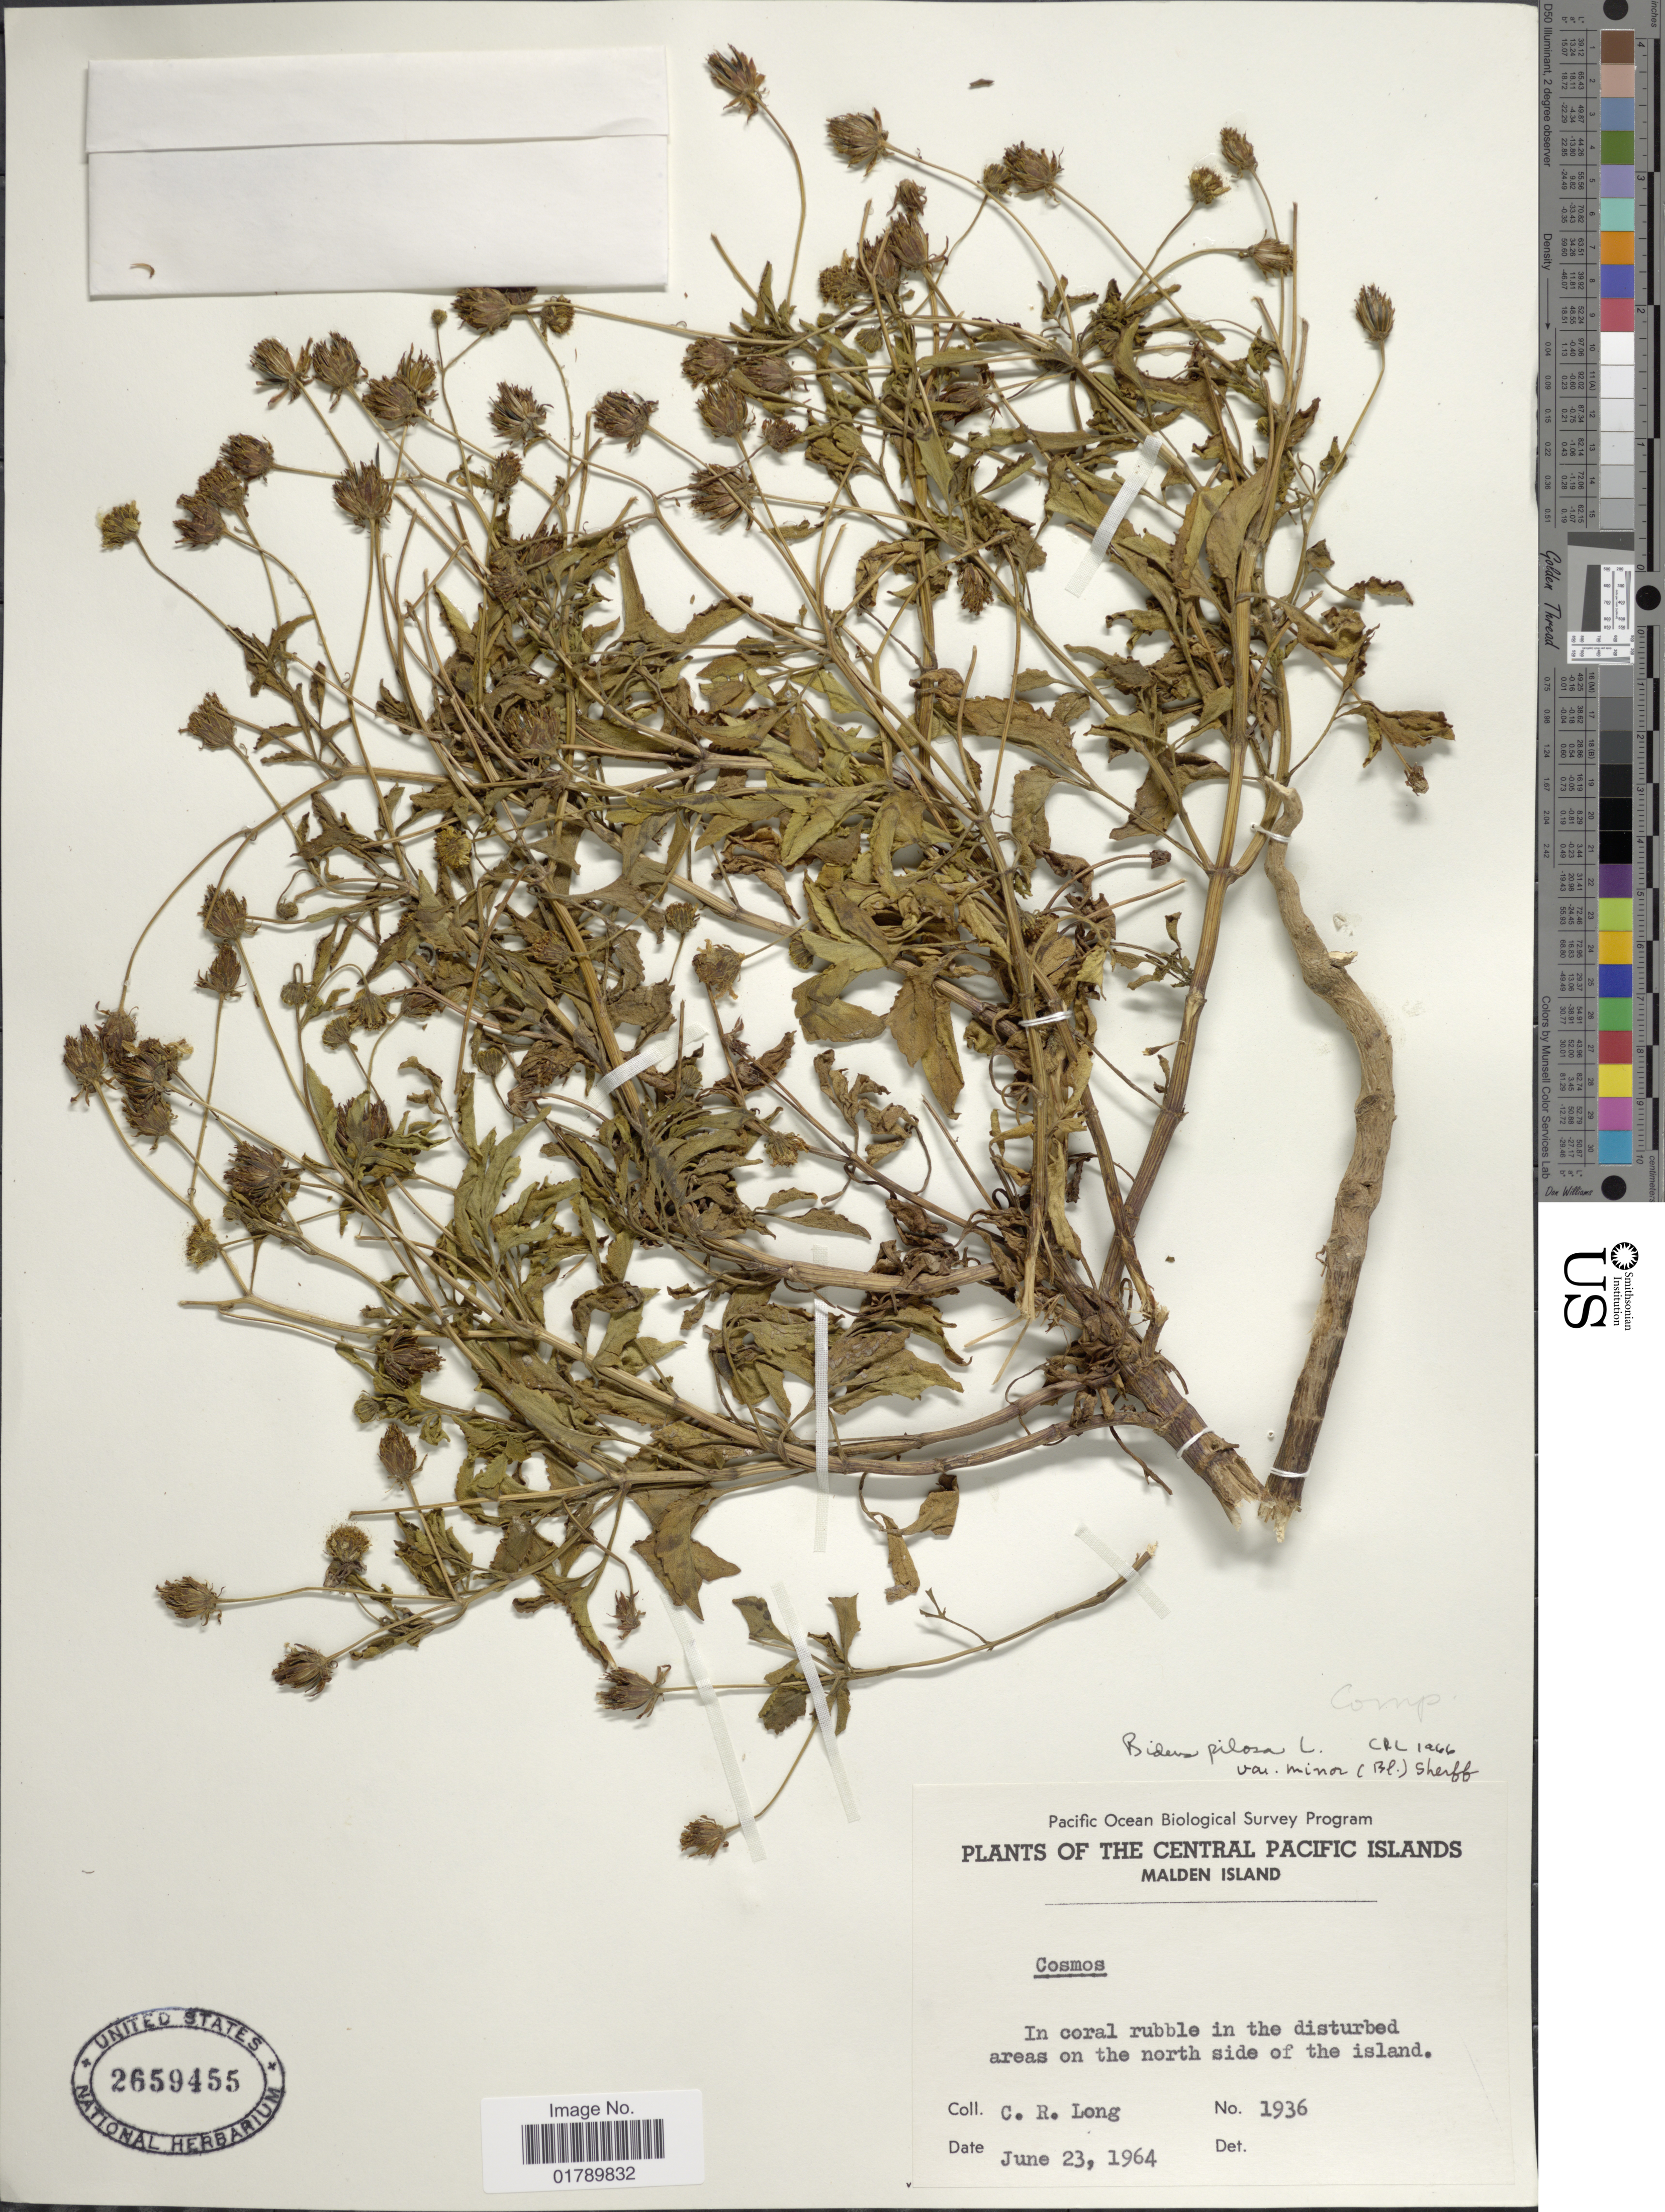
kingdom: Plantae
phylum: Tracheophyta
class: Magnoliopsida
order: Asterales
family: Asteraceae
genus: Bidens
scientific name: Bidens pilosa var. minor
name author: (Blume) Sherff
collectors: C. R. Long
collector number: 1936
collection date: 1964-06-23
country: Kiribati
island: Malden Island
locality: Central Pacific Islands. Malden island, areas on the north side of the island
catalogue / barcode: US 2659455